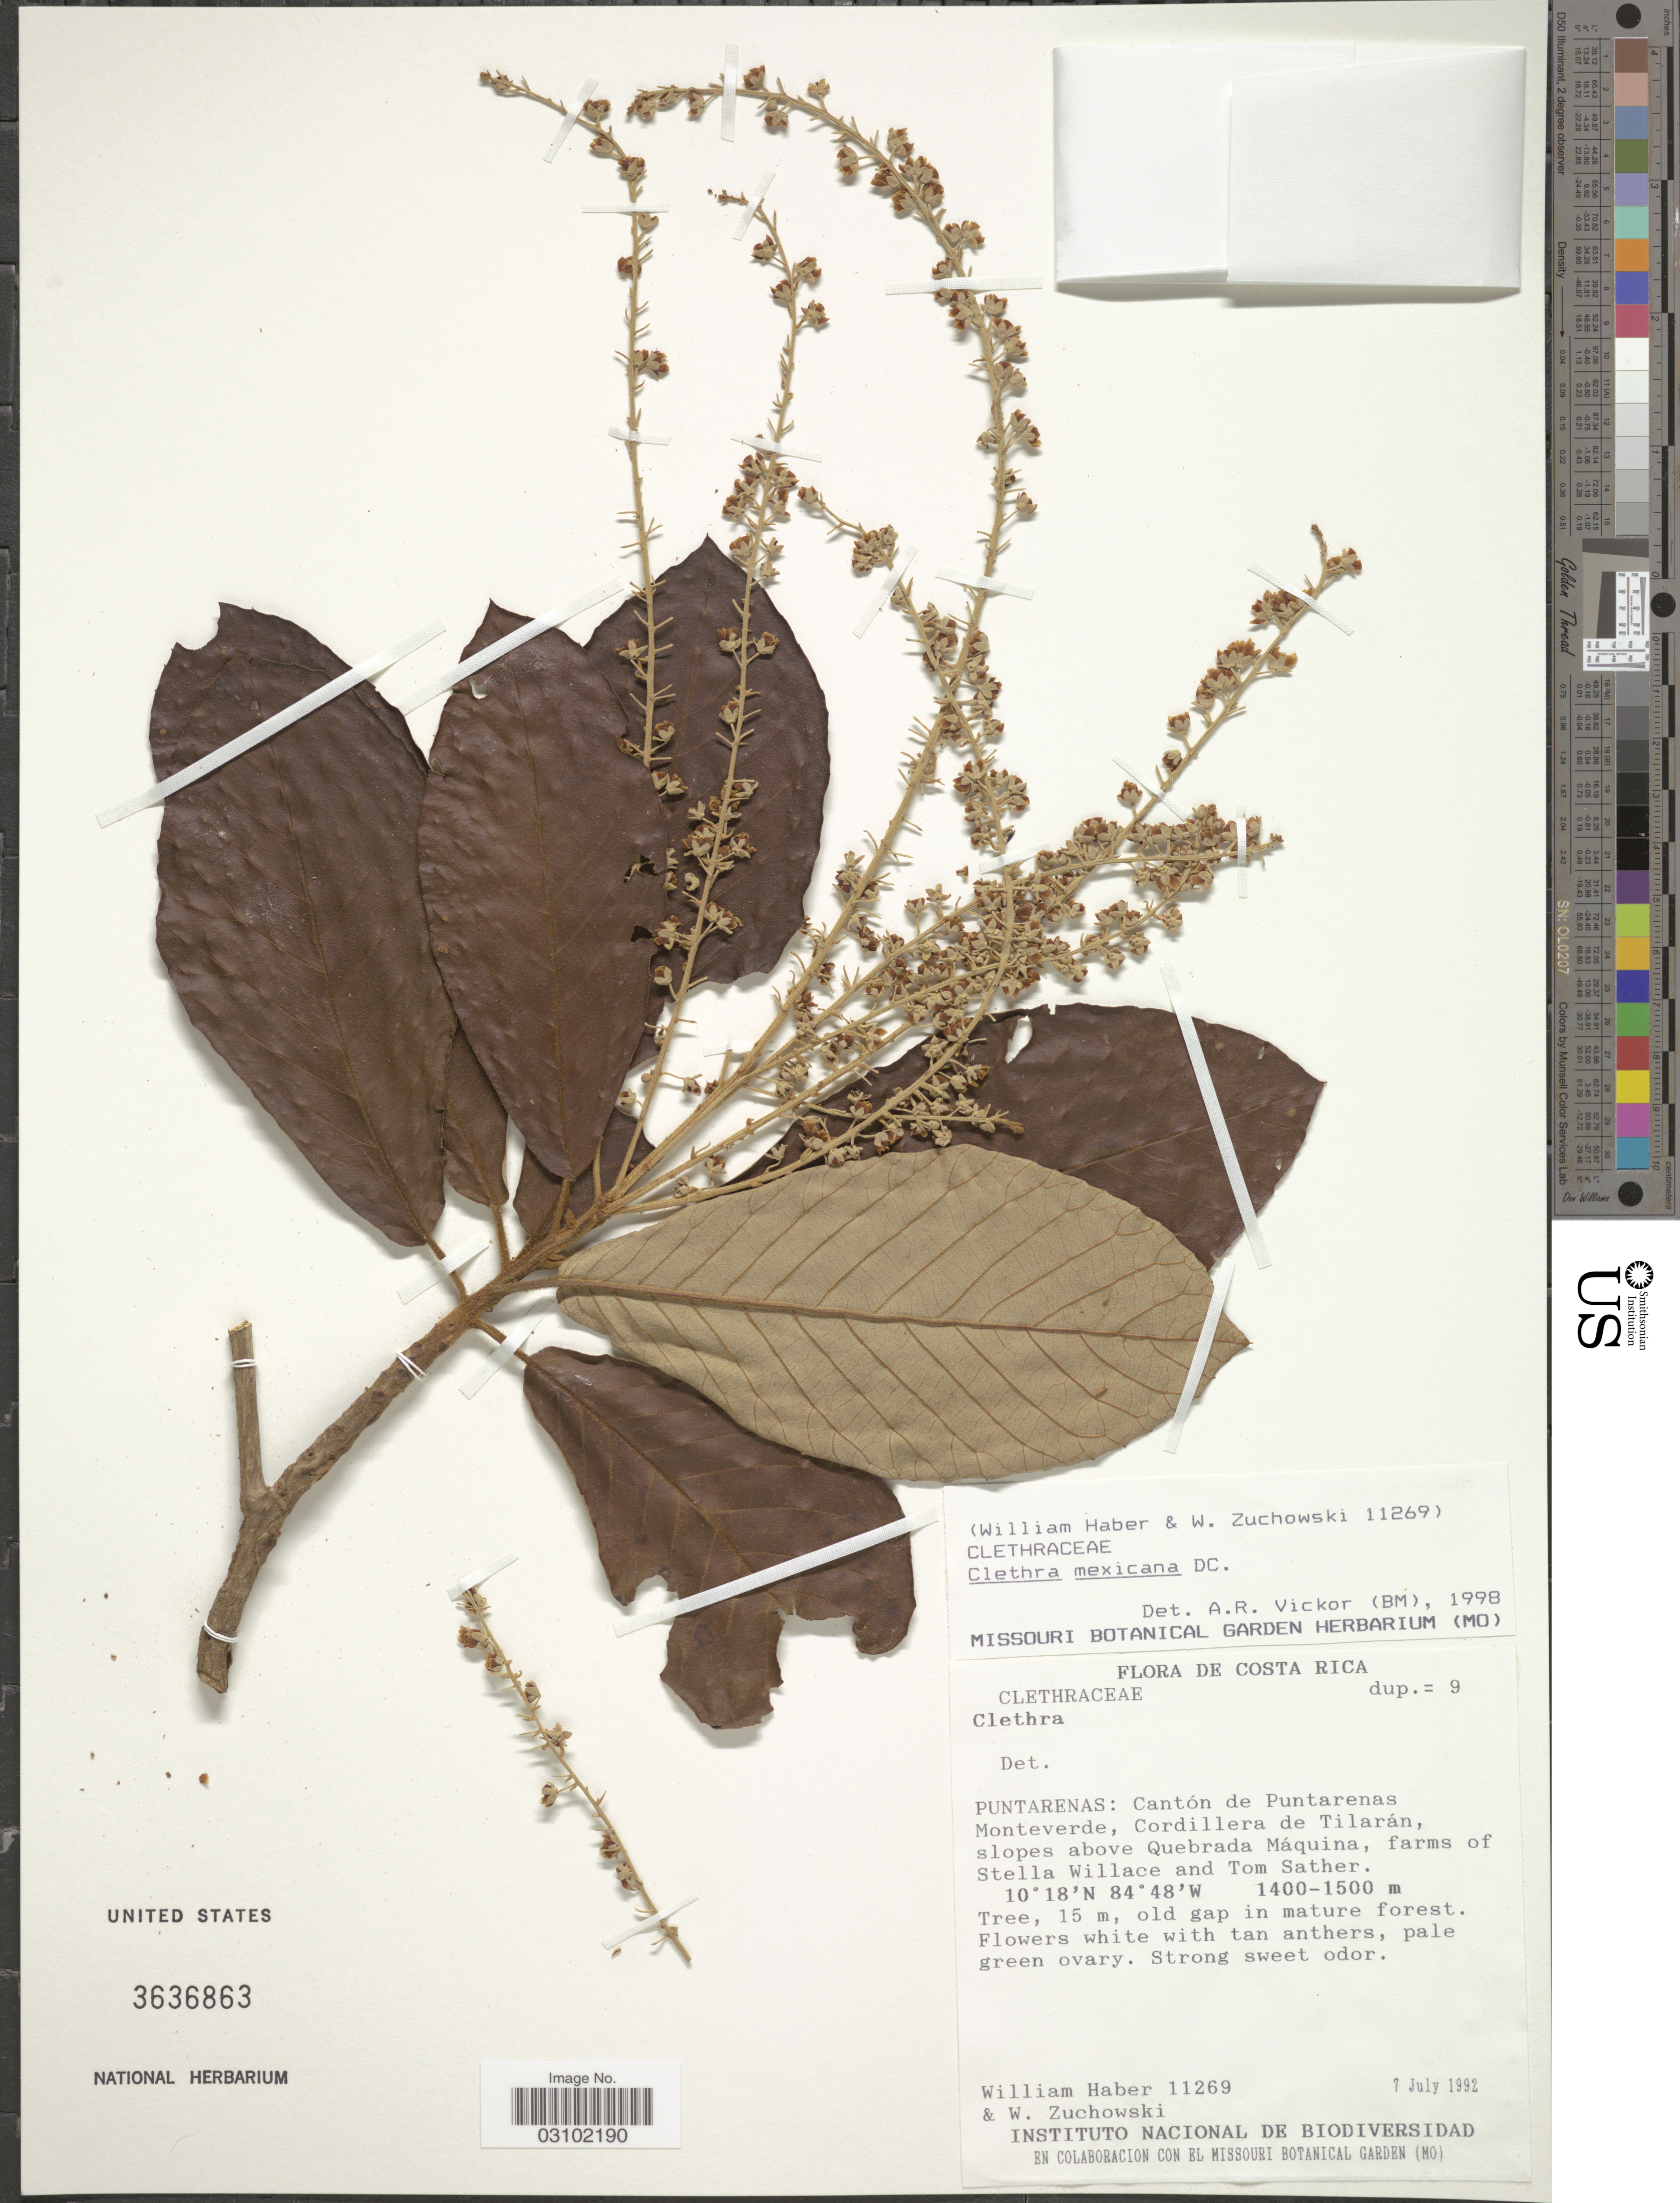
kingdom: Plantae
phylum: Tracheophyta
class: Magnoliopsida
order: Ericales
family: Clethraceae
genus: Clethra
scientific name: Clethra mexicana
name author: A. DC.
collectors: W. Haber & W. Zuchowski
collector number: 11269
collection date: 1992-07-07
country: Costa Rica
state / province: Puntarenas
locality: Cantón de Puntarenas Monteverde, Cordillera de Tilarán, slopes above Quebrada Máquina, farms of Stella Willace and Tom Sather.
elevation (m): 1400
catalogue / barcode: US 3636863